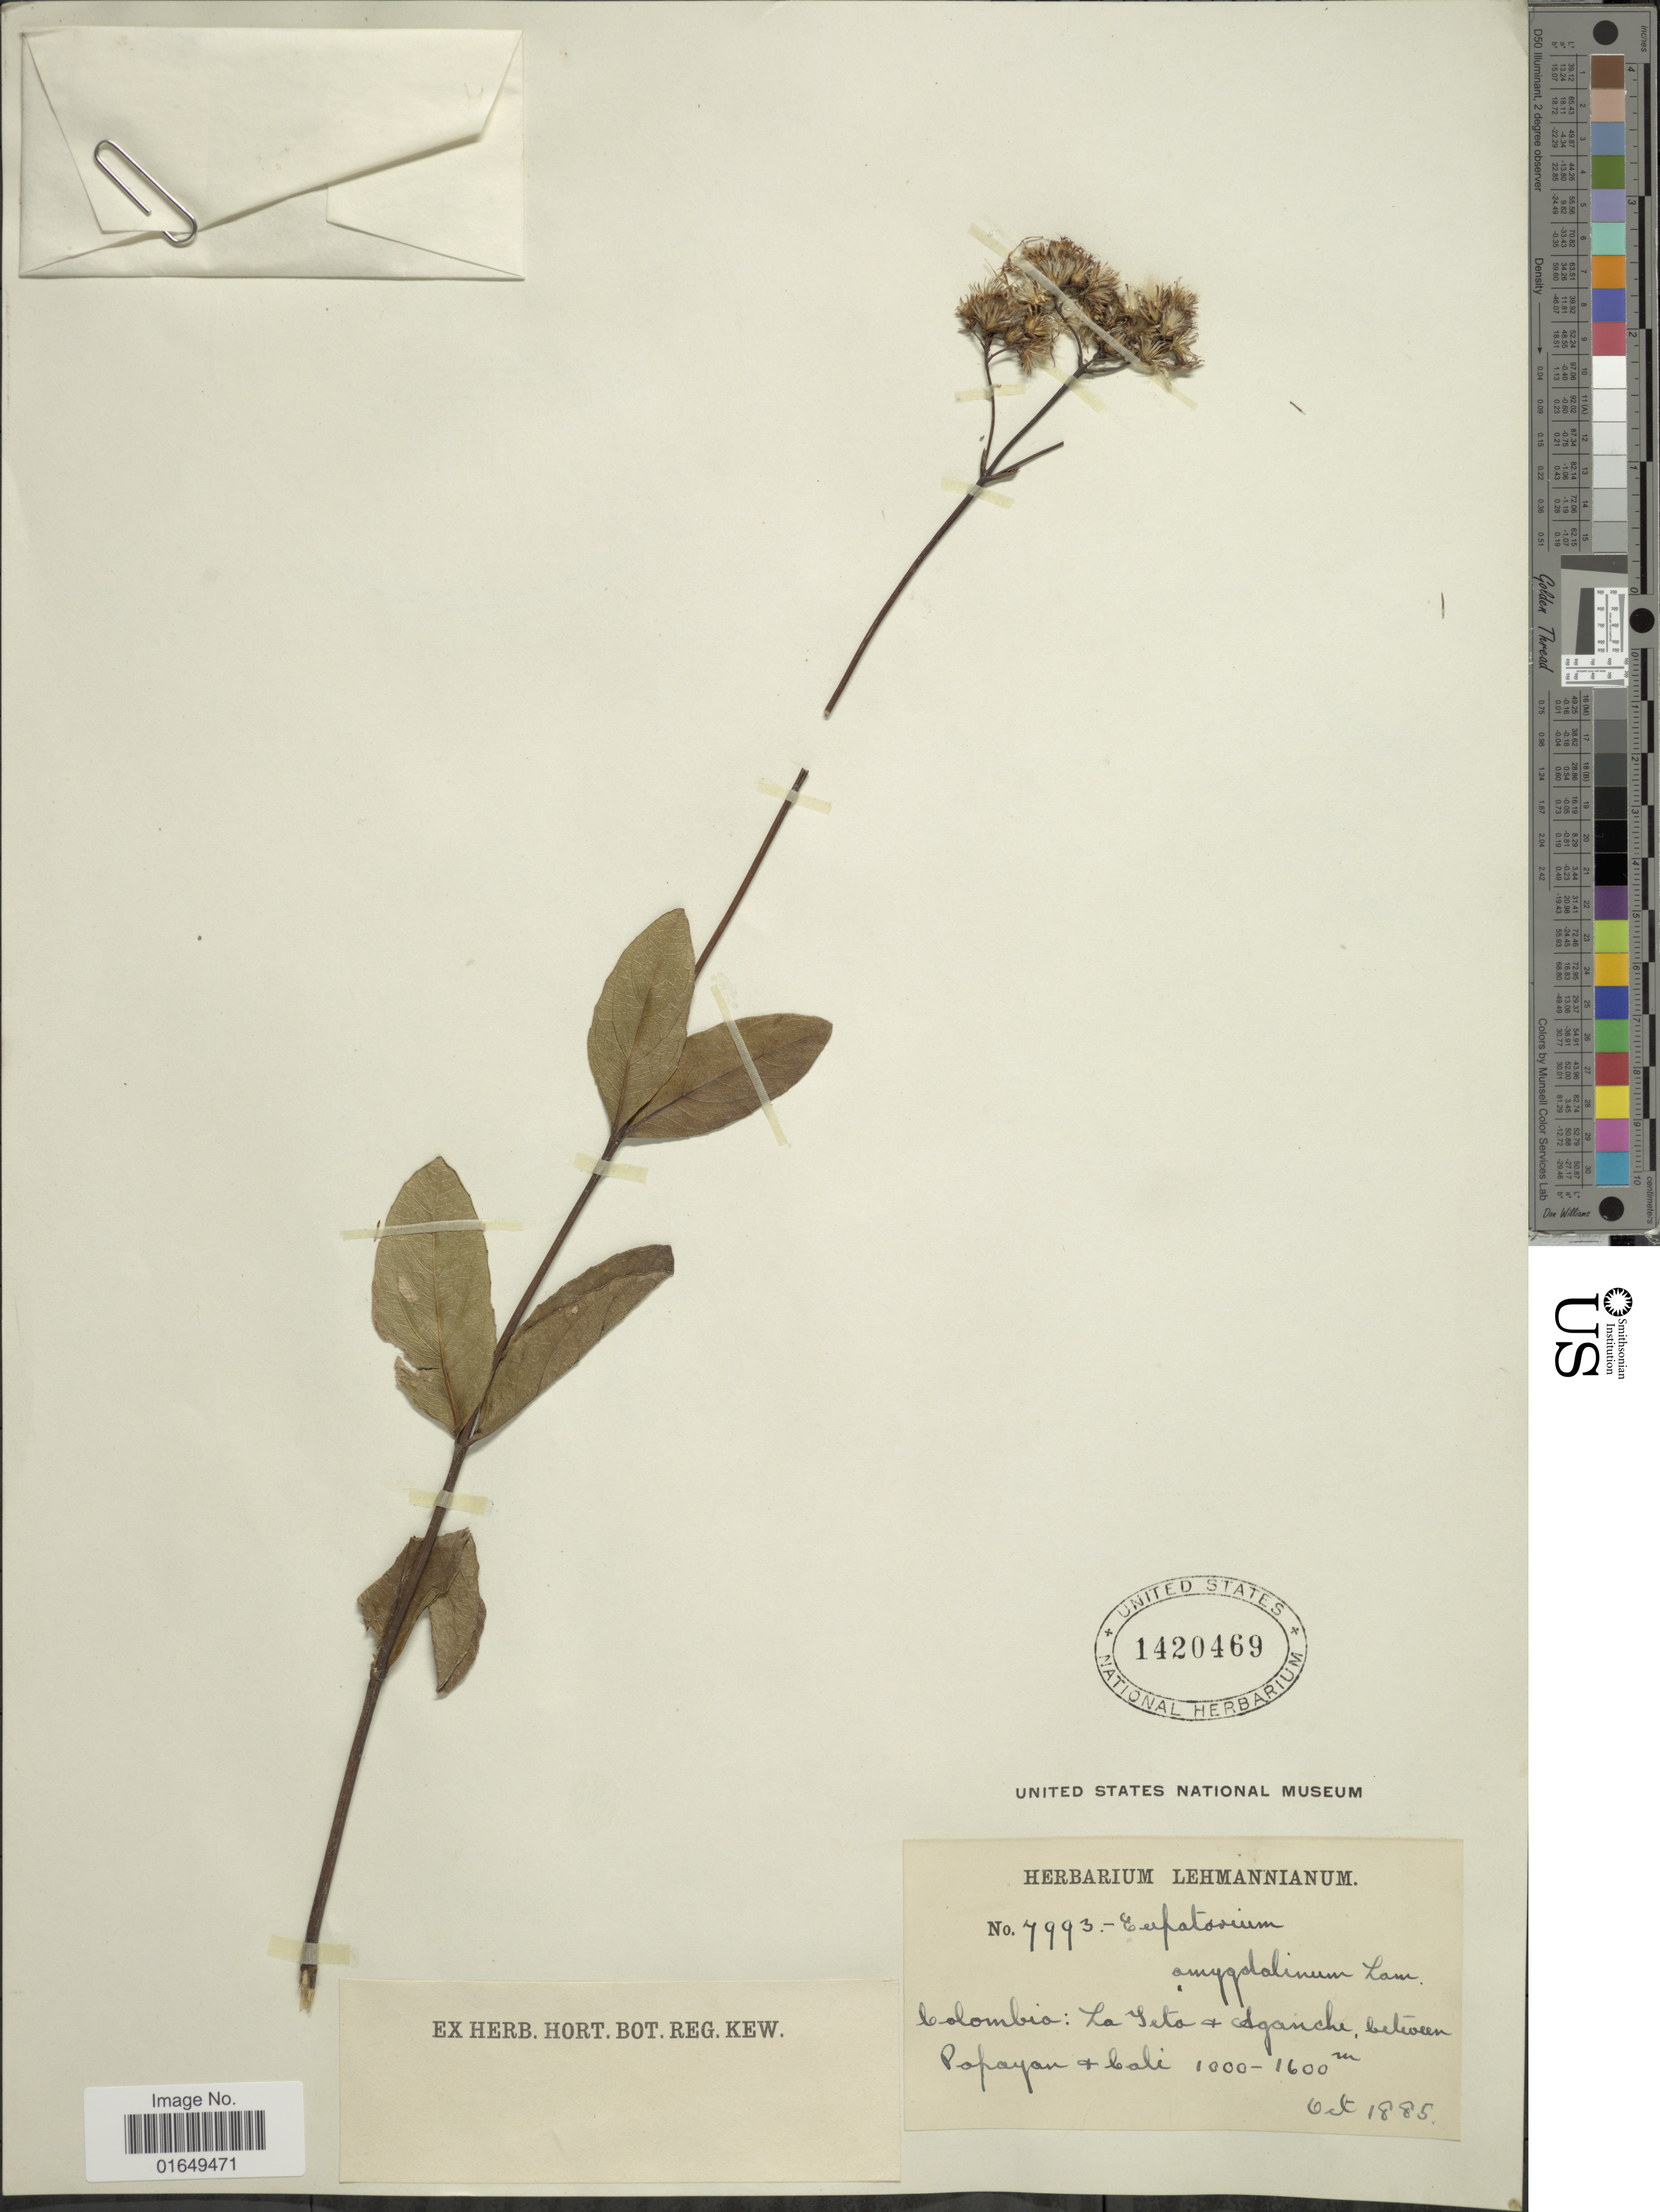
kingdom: Plantae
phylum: Tracheophyta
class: Magnoliopsida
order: Asterales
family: Asteraceae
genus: Ayapana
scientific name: Ayapana amygdalina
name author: (Lam.) R.M. King & H. Rob.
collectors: ex herb. Lehmannianum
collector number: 7993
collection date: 1885-10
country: Colombia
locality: La Seta + Aganche, between Popayan + Cali.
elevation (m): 1000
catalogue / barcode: US 1420469